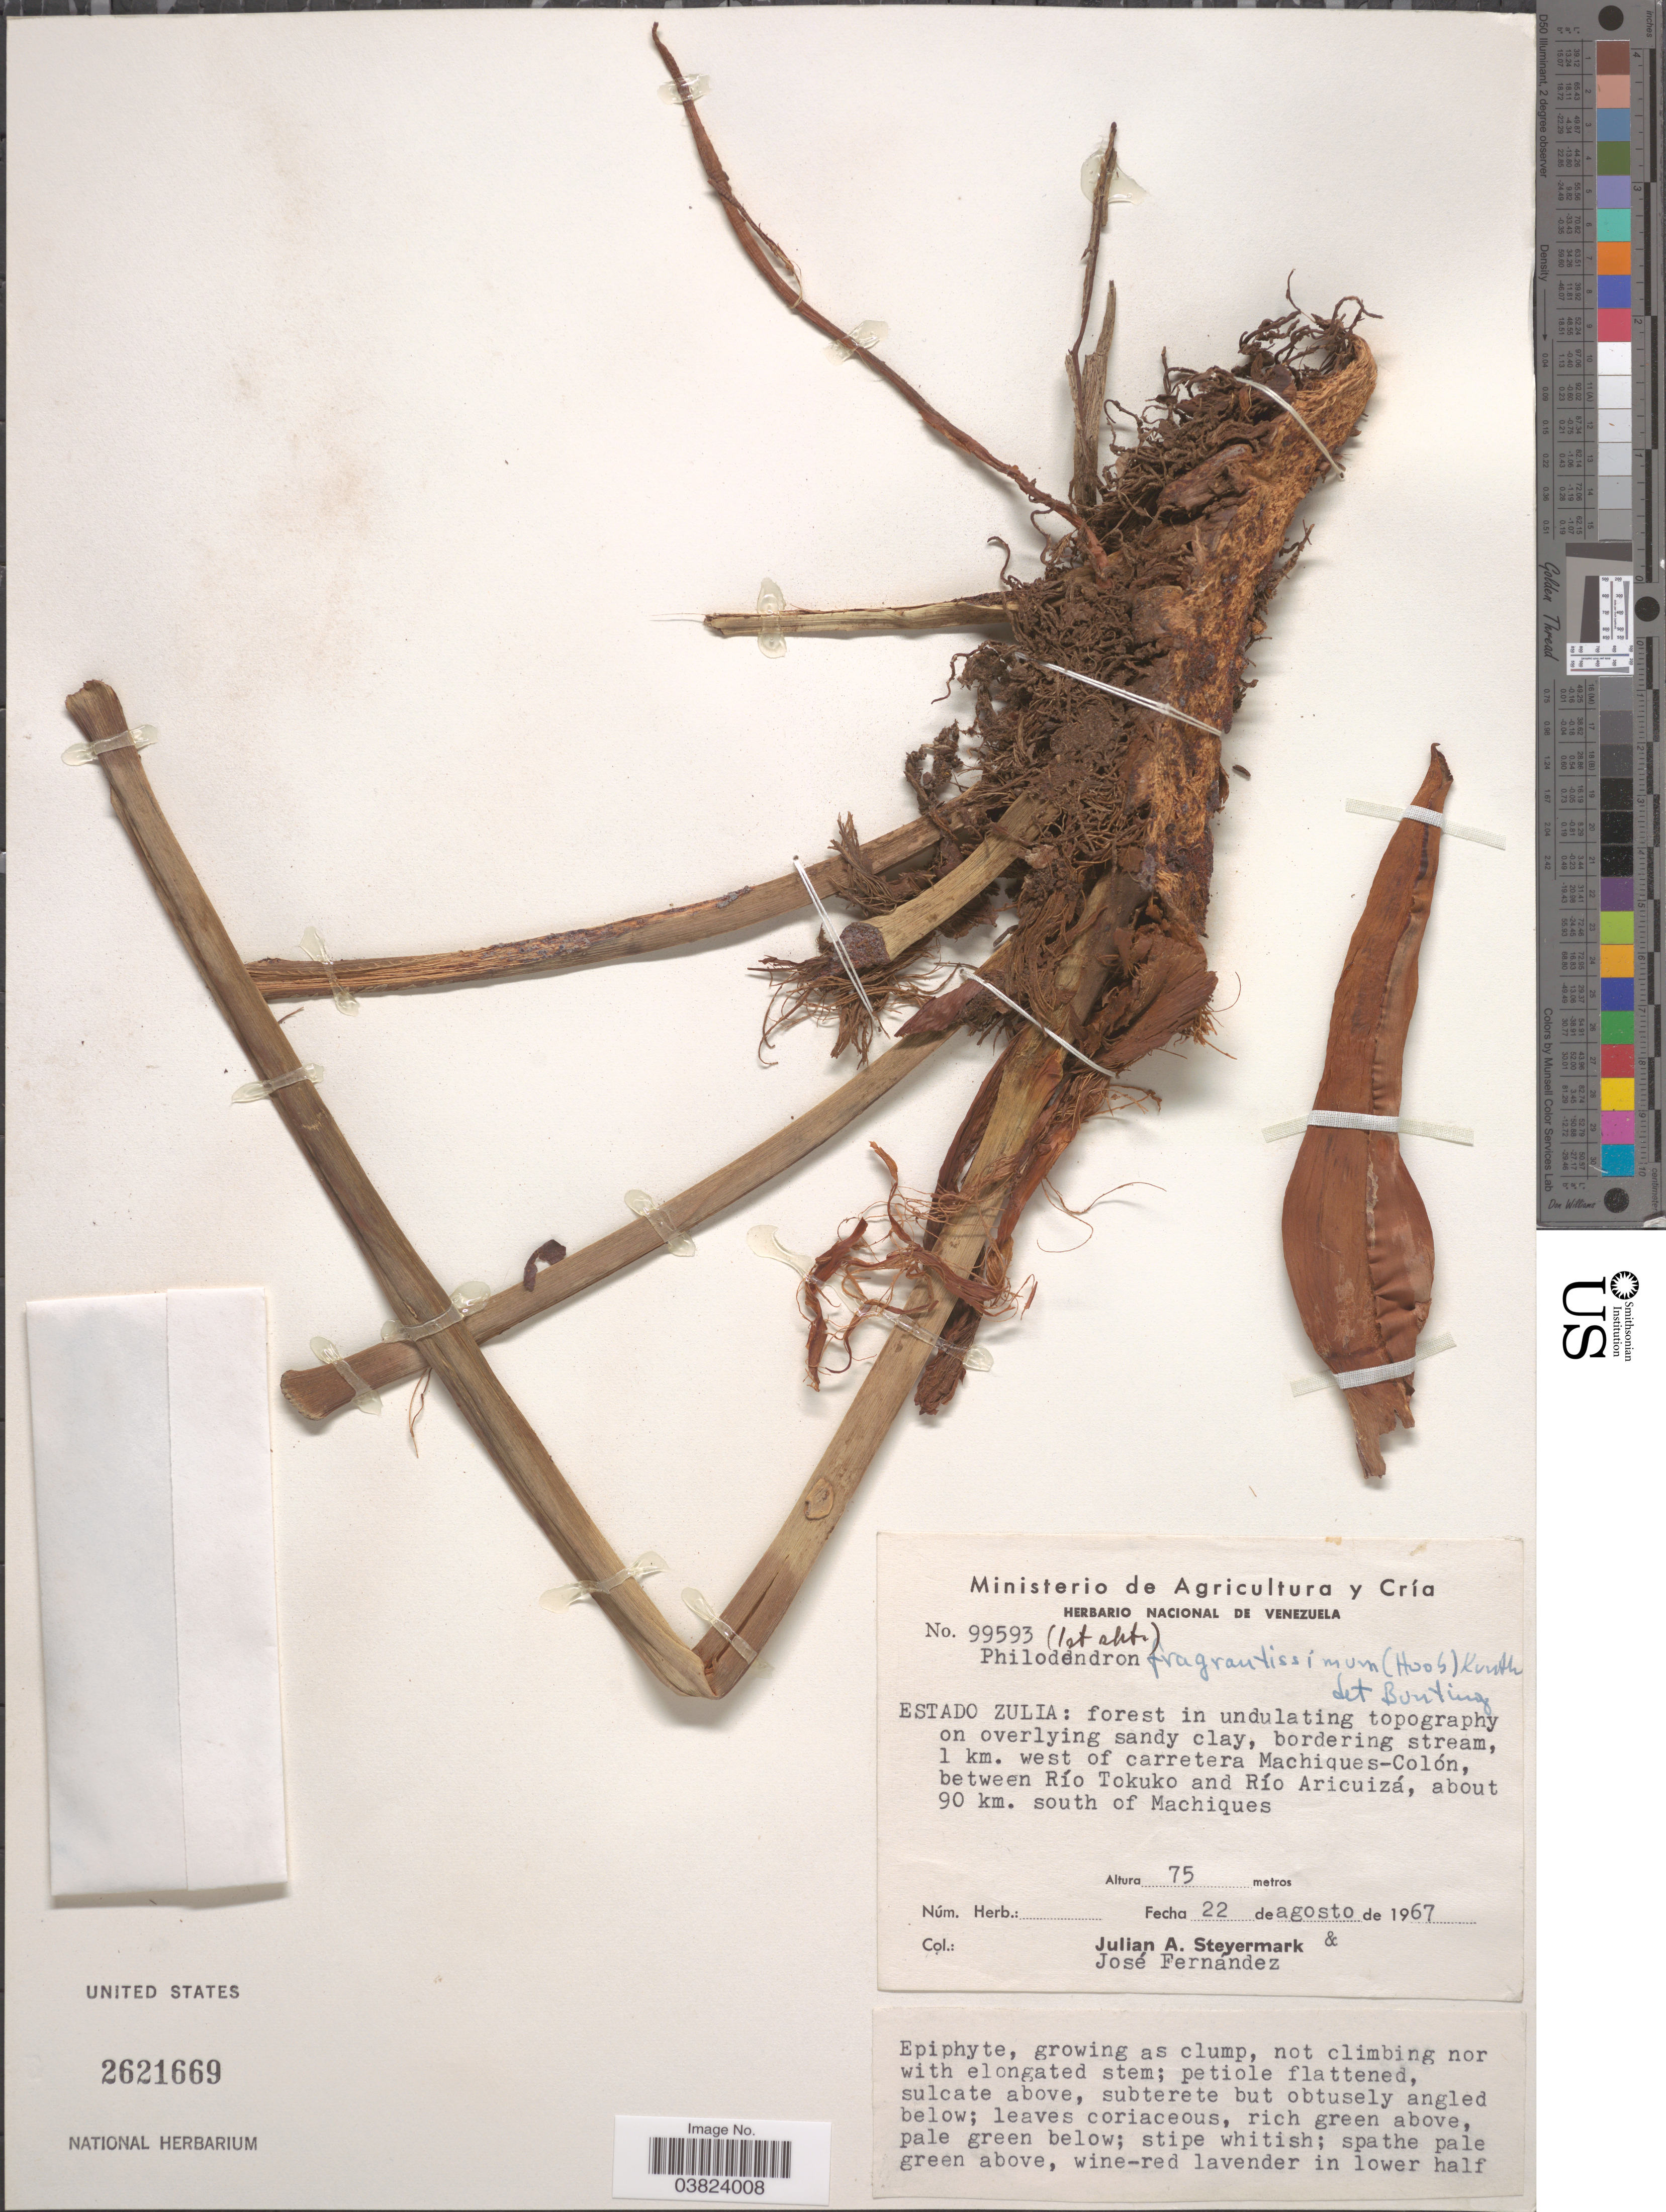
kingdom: Plantae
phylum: Tracheophyta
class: Liliopsida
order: Alismatales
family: Araceae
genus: Philodendron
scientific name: Philodendron fragrantissimum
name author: (G. Don) Kunth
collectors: J. Steyermark & J. Fernández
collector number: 99593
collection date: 1967-08-22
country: Venezuela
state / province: Zulia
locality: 1 km west of carretera Machiques-Colón, between Río Tokuko and Río Aricuizá, about 90 km. south of Machiques.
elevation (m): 75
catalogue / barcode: US 2621669